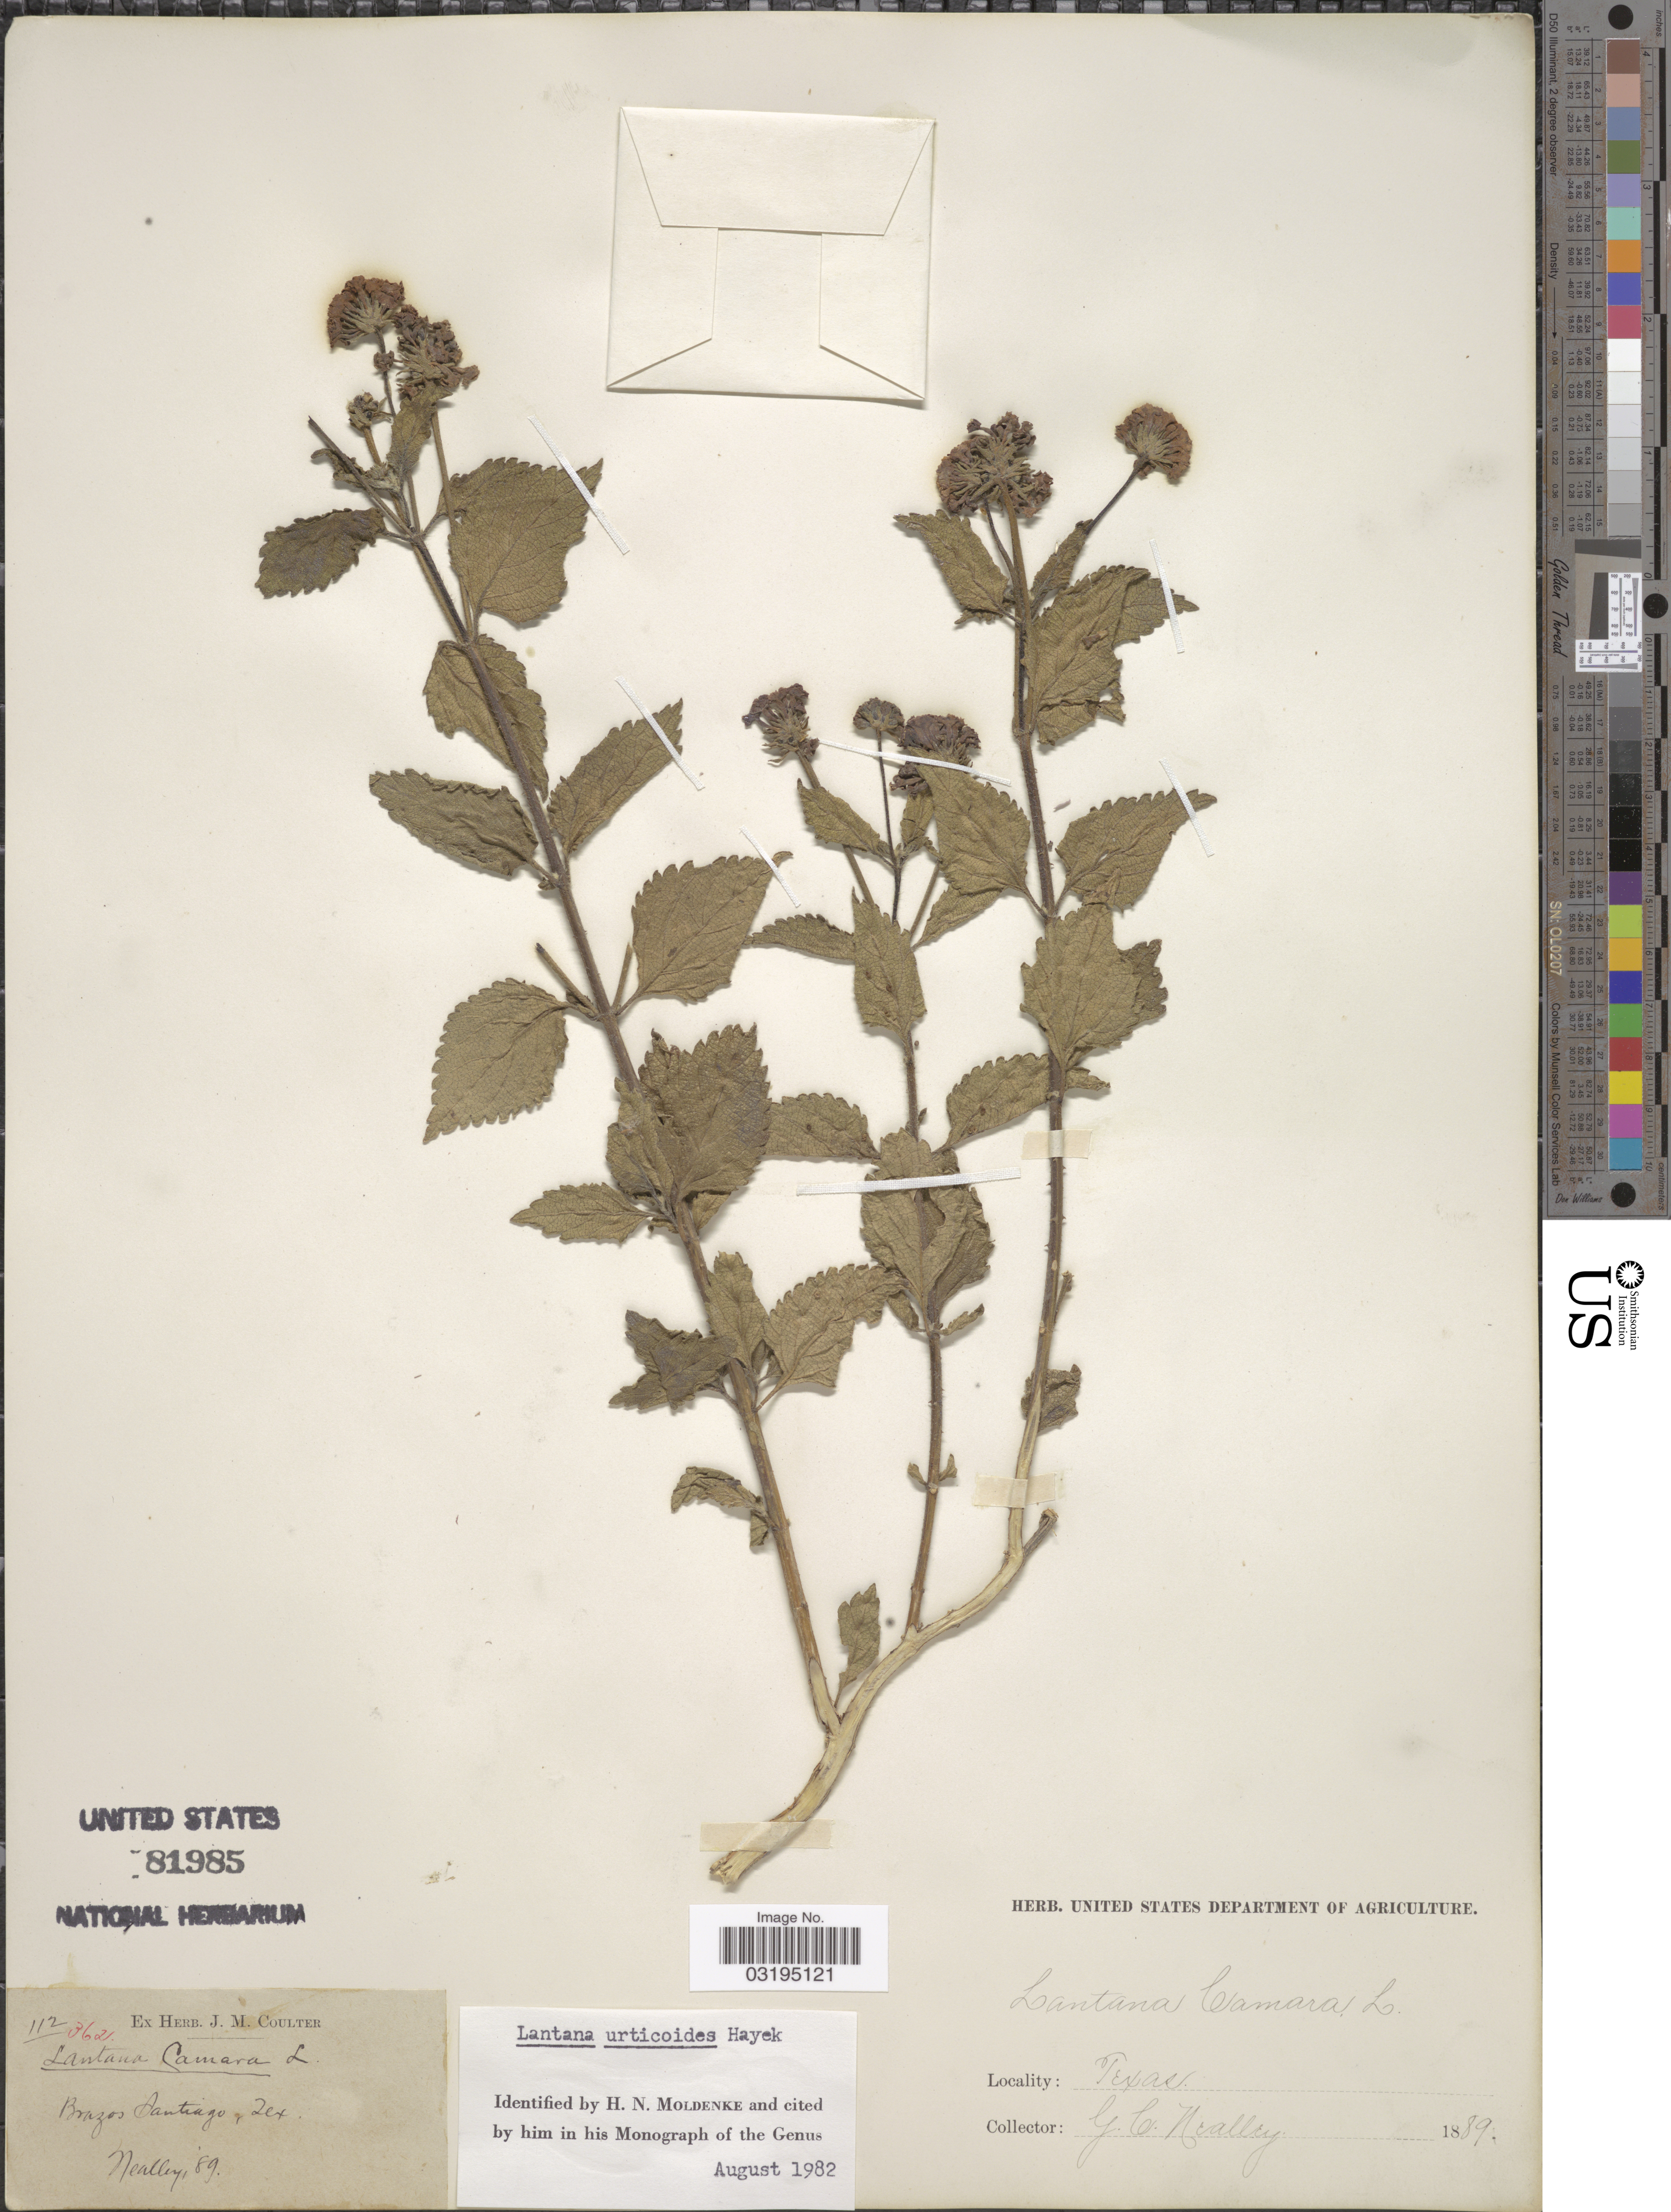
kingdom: Plantae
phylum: Tracheophyta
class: Magnoliopsida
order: Lamiales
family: Verbenaceae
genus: Lantana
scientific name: Lantana urticoides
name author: Hayek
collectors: G. C. Nealley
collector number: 112/362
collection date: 1889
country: United States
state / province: Texas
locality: Brazos Santiago.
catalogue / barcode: US 81985